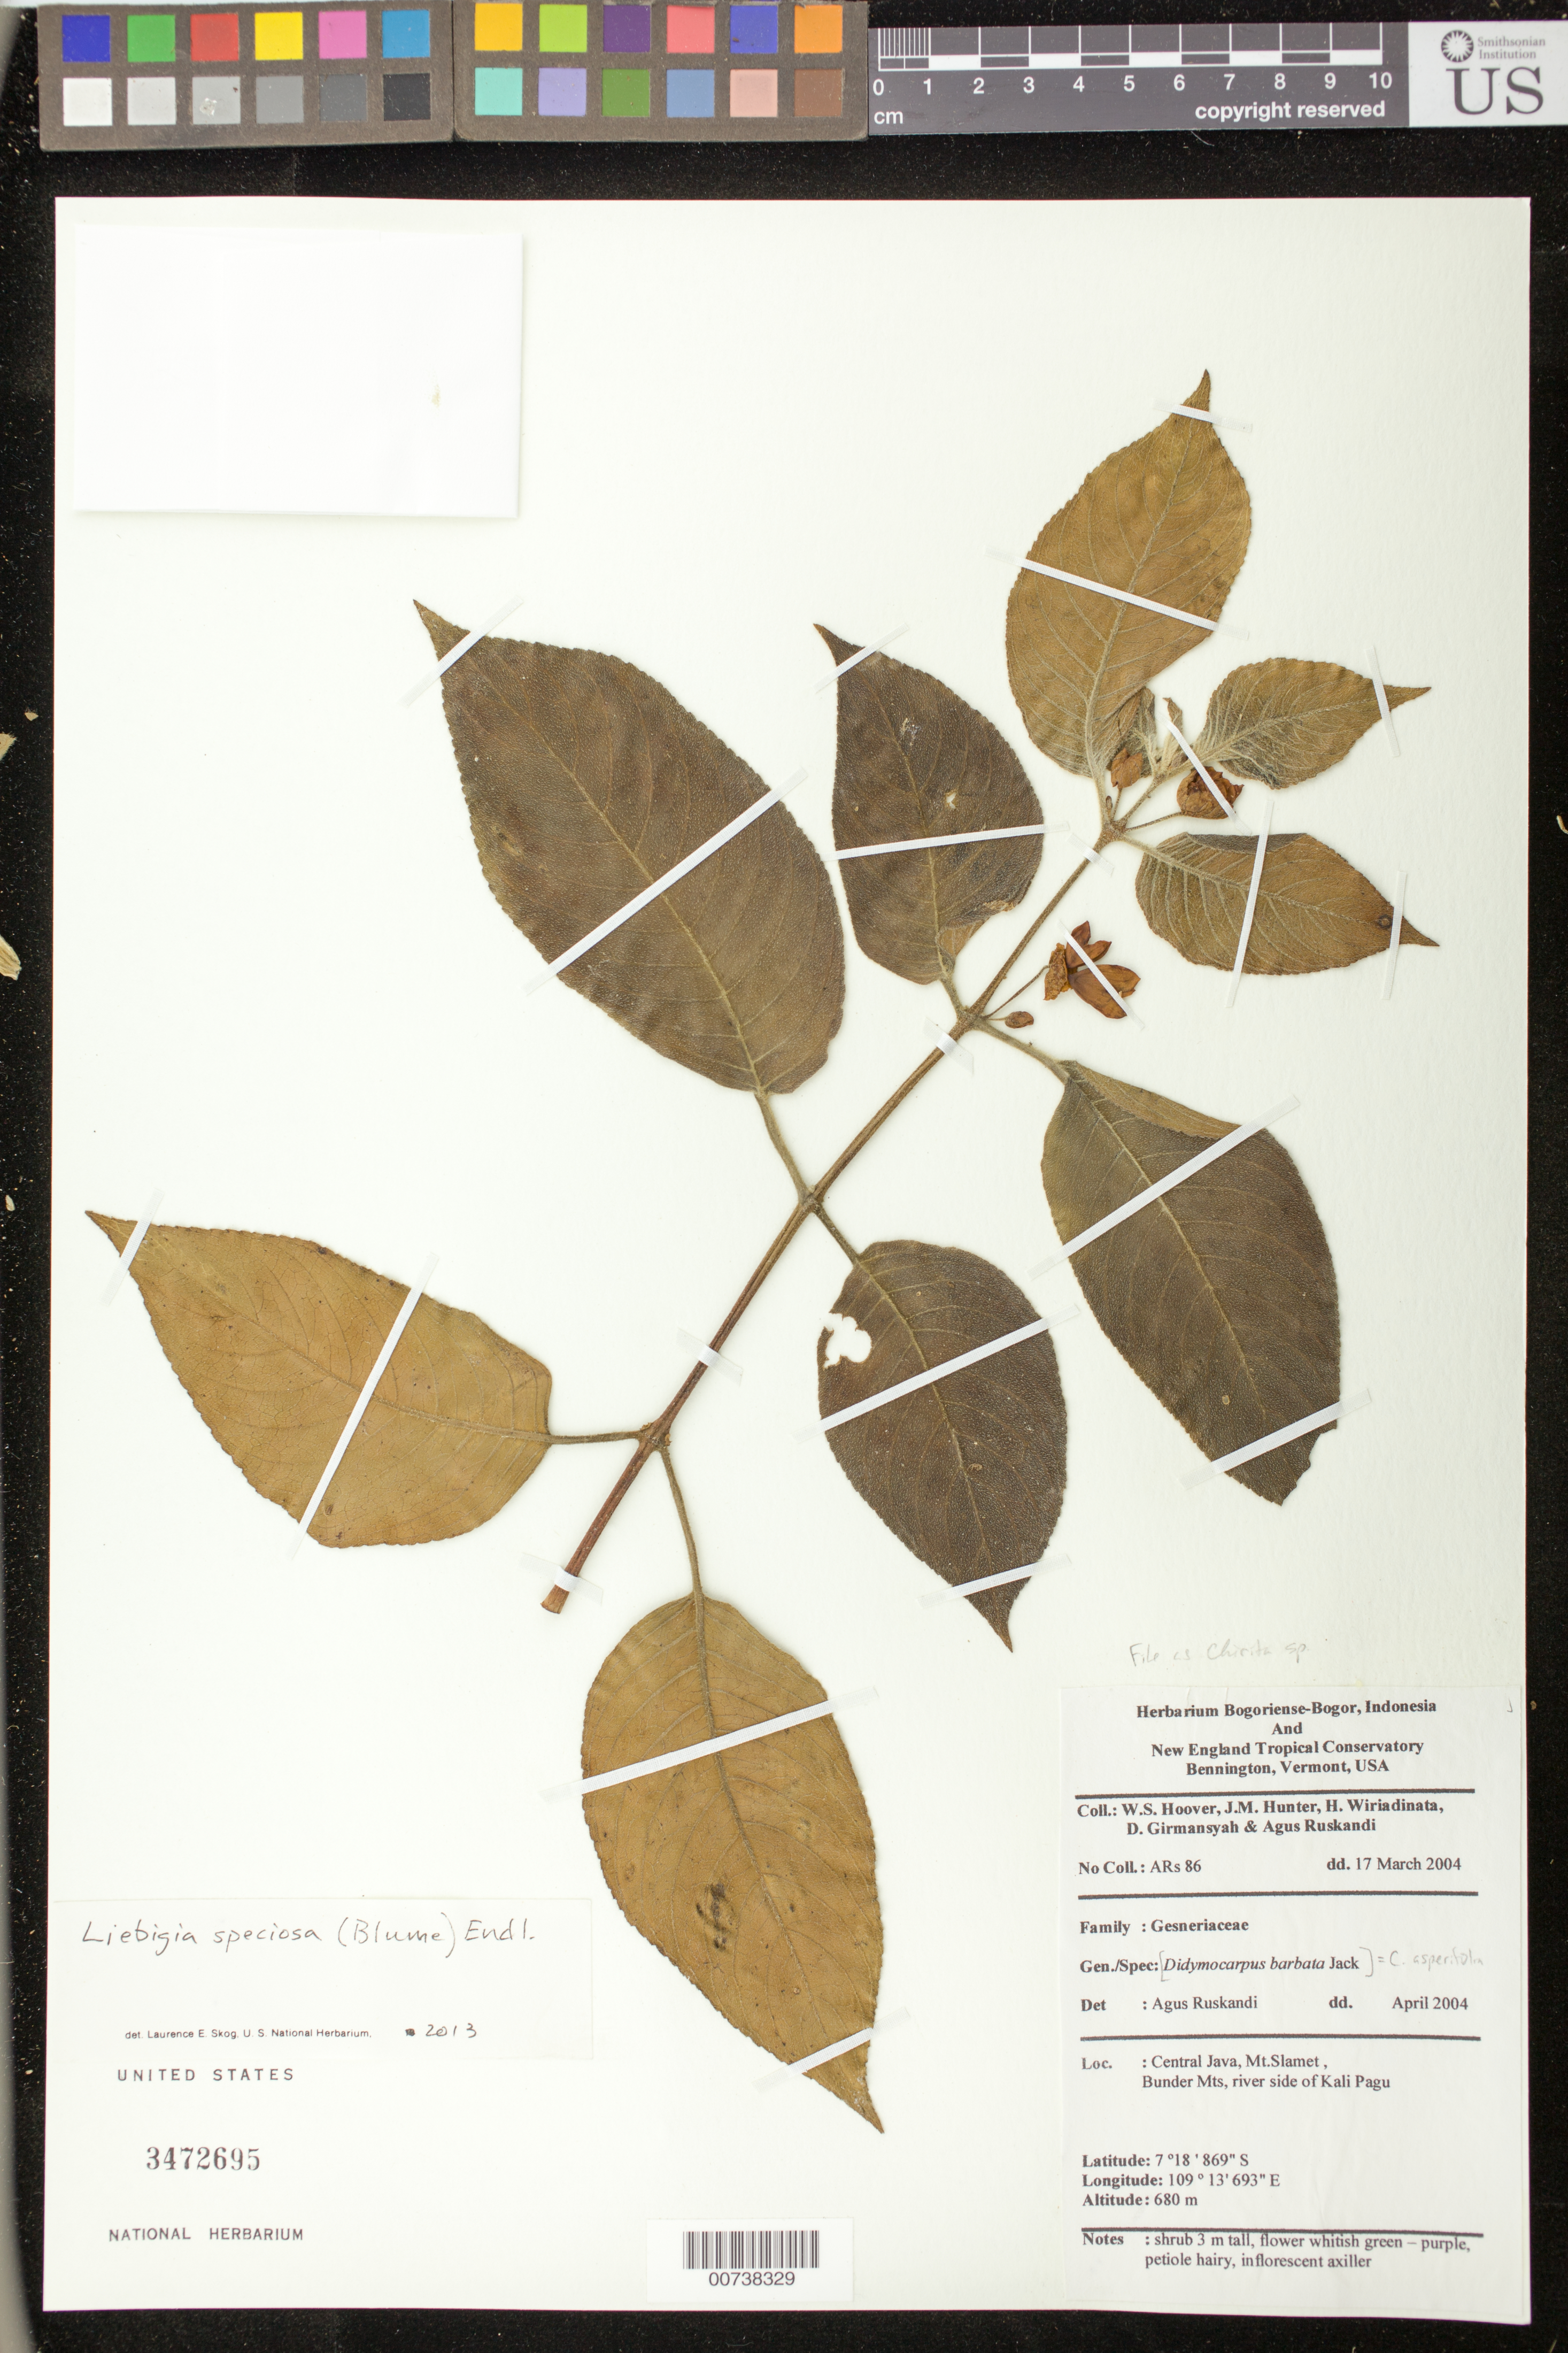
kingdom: Plantae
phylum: Tracheophyta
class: Magnoliopsida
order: Lamiales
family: Gesneriaceae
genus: Liebigia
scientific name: Liebigia speciosa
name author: (Blume) DC.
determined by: Skog, Laurence E.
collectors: W. S. Hoover, J. Hunter, H. Wiriadinata, D. Girmansyah & A. Ruskandi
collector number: ARs 86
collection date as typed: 17 Mar 2004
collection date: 2004-03-17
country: Indonesia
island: Java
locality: Central Java, Mt. Slamet, Bunder Mts., river side of Kali Pagu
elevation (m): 680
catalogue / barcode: US 3472695